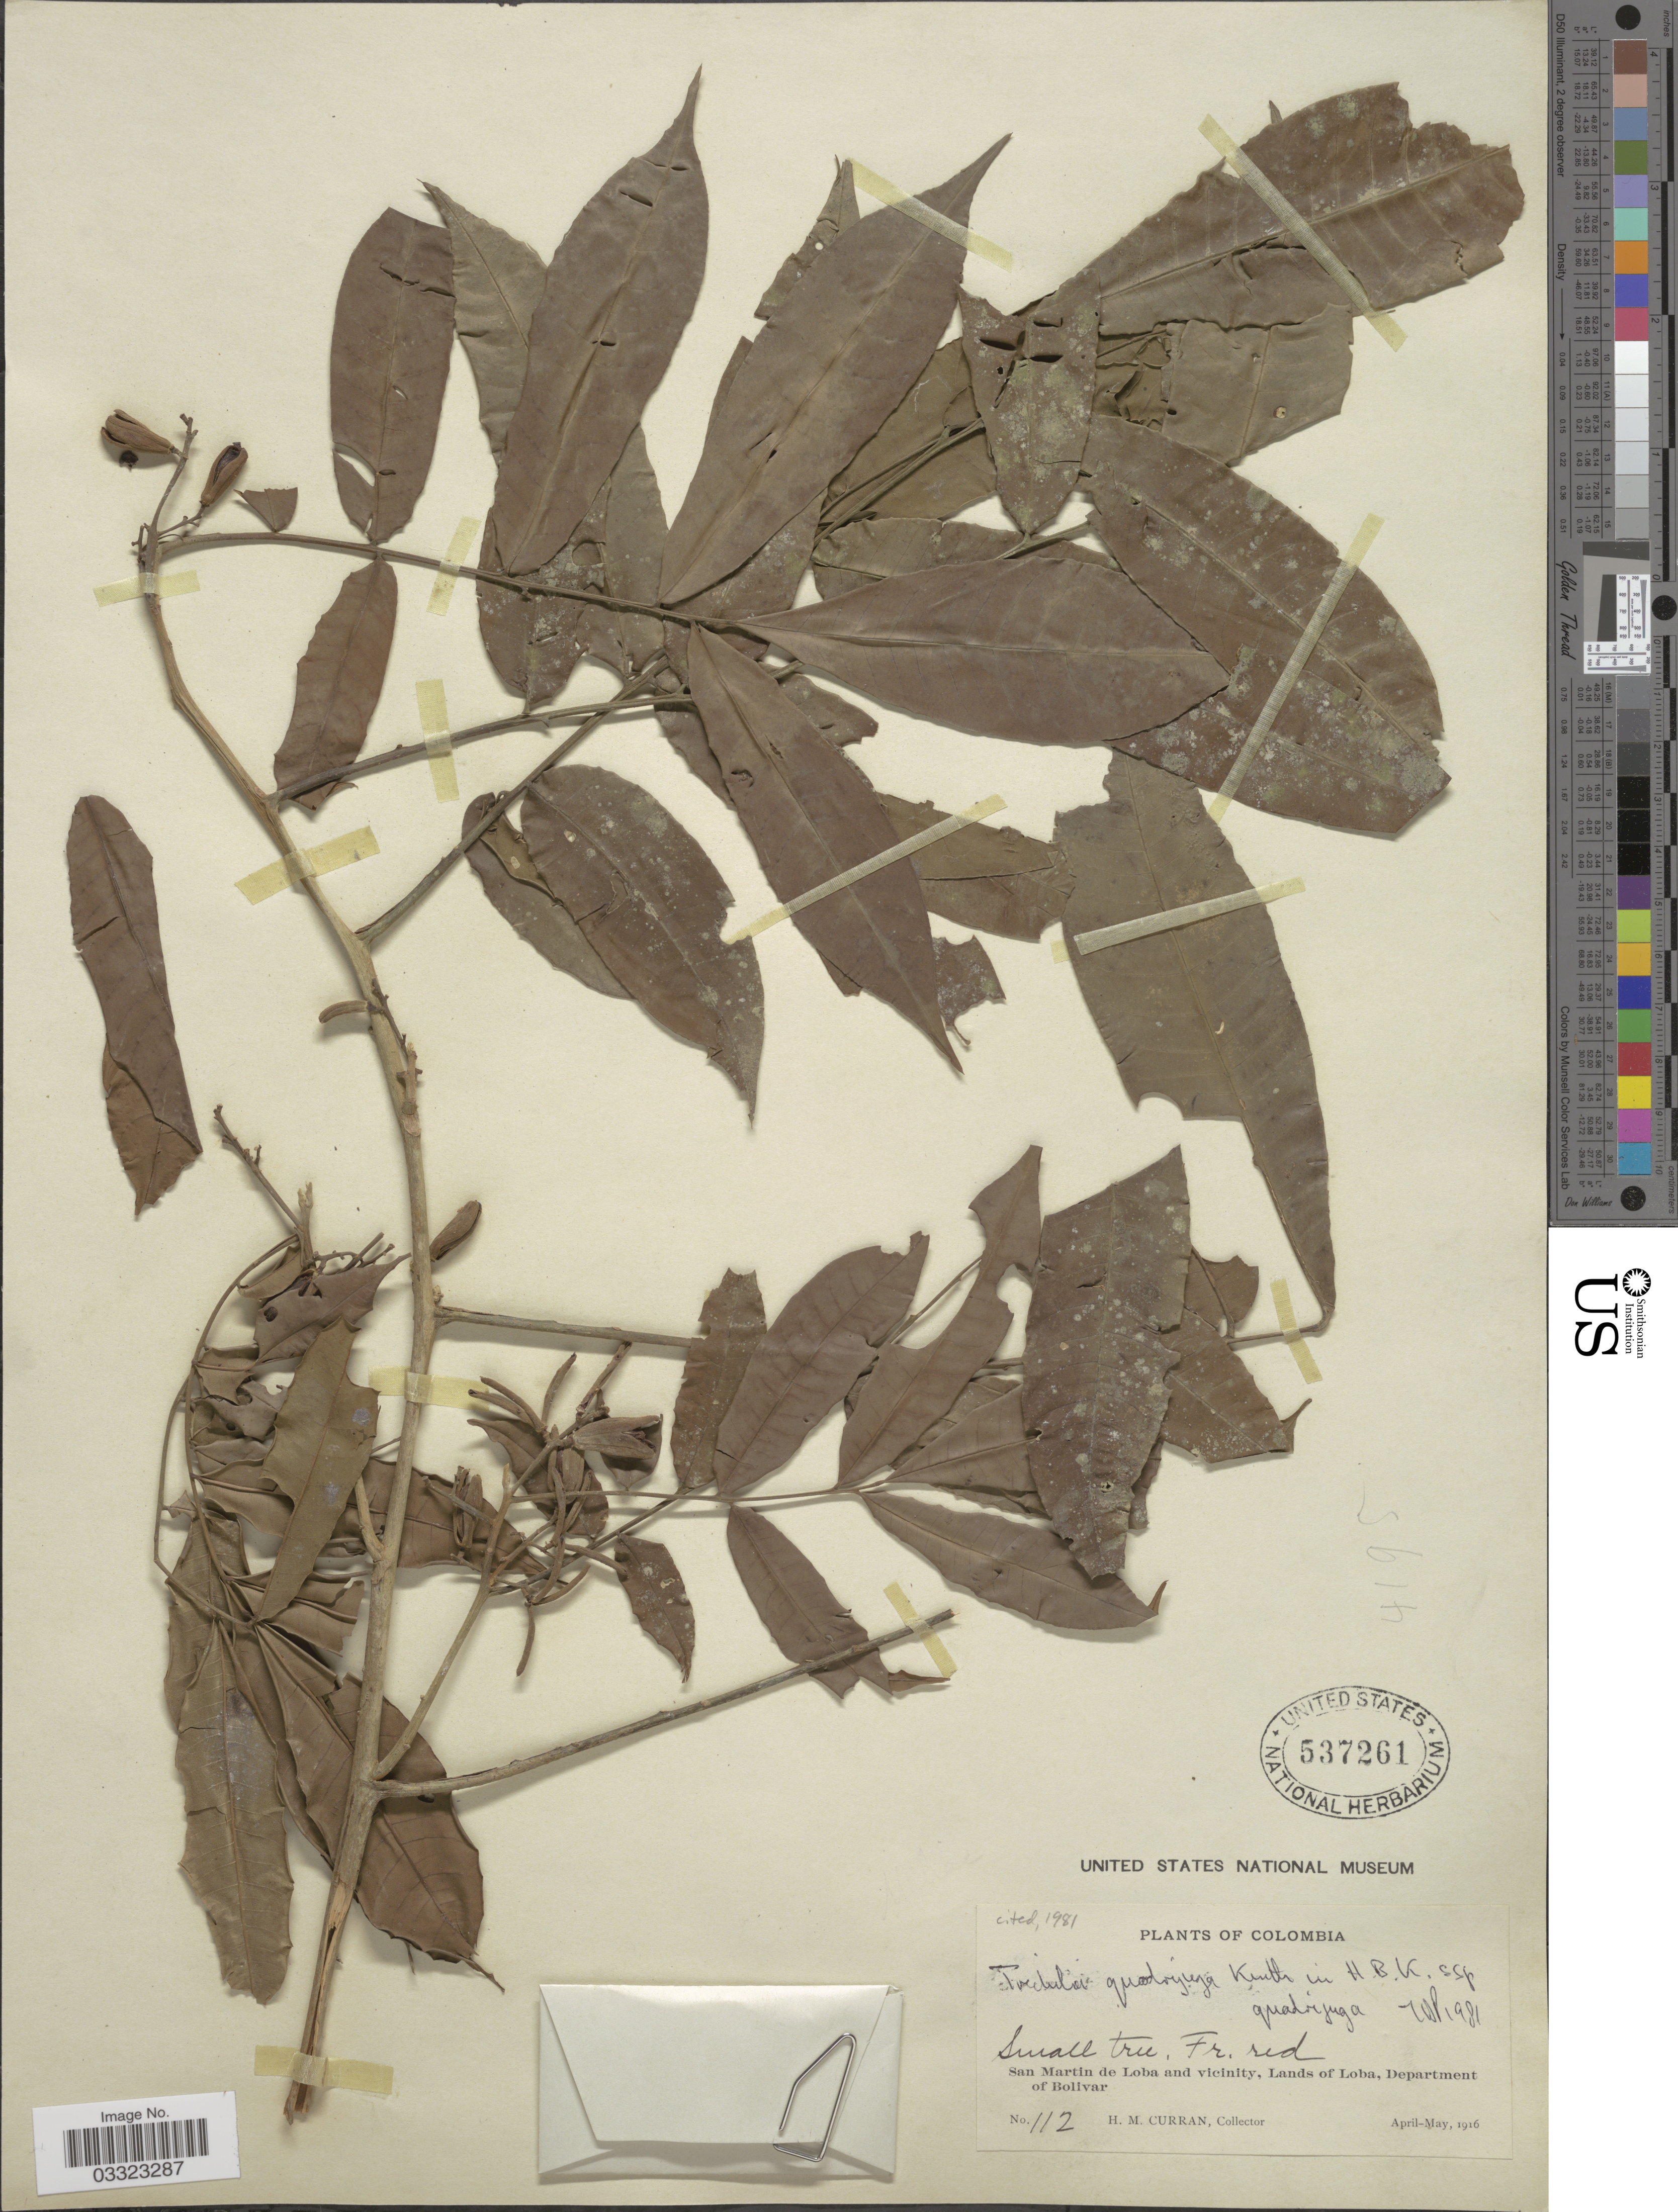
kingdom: Plantae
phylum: Tracheophyta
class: Magnoliopsida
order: Sapindales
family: Meliaceae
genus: Trichilia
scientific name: Trichilia quadrijuga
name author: Kunth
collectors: H. M. Curran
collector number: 112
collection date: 1916-04/1916-05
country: Colombia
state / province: Bolívar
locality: San Martin de Loba and vicinity, Lands of Loba, Department of Bolivar.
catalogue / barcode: US 537261